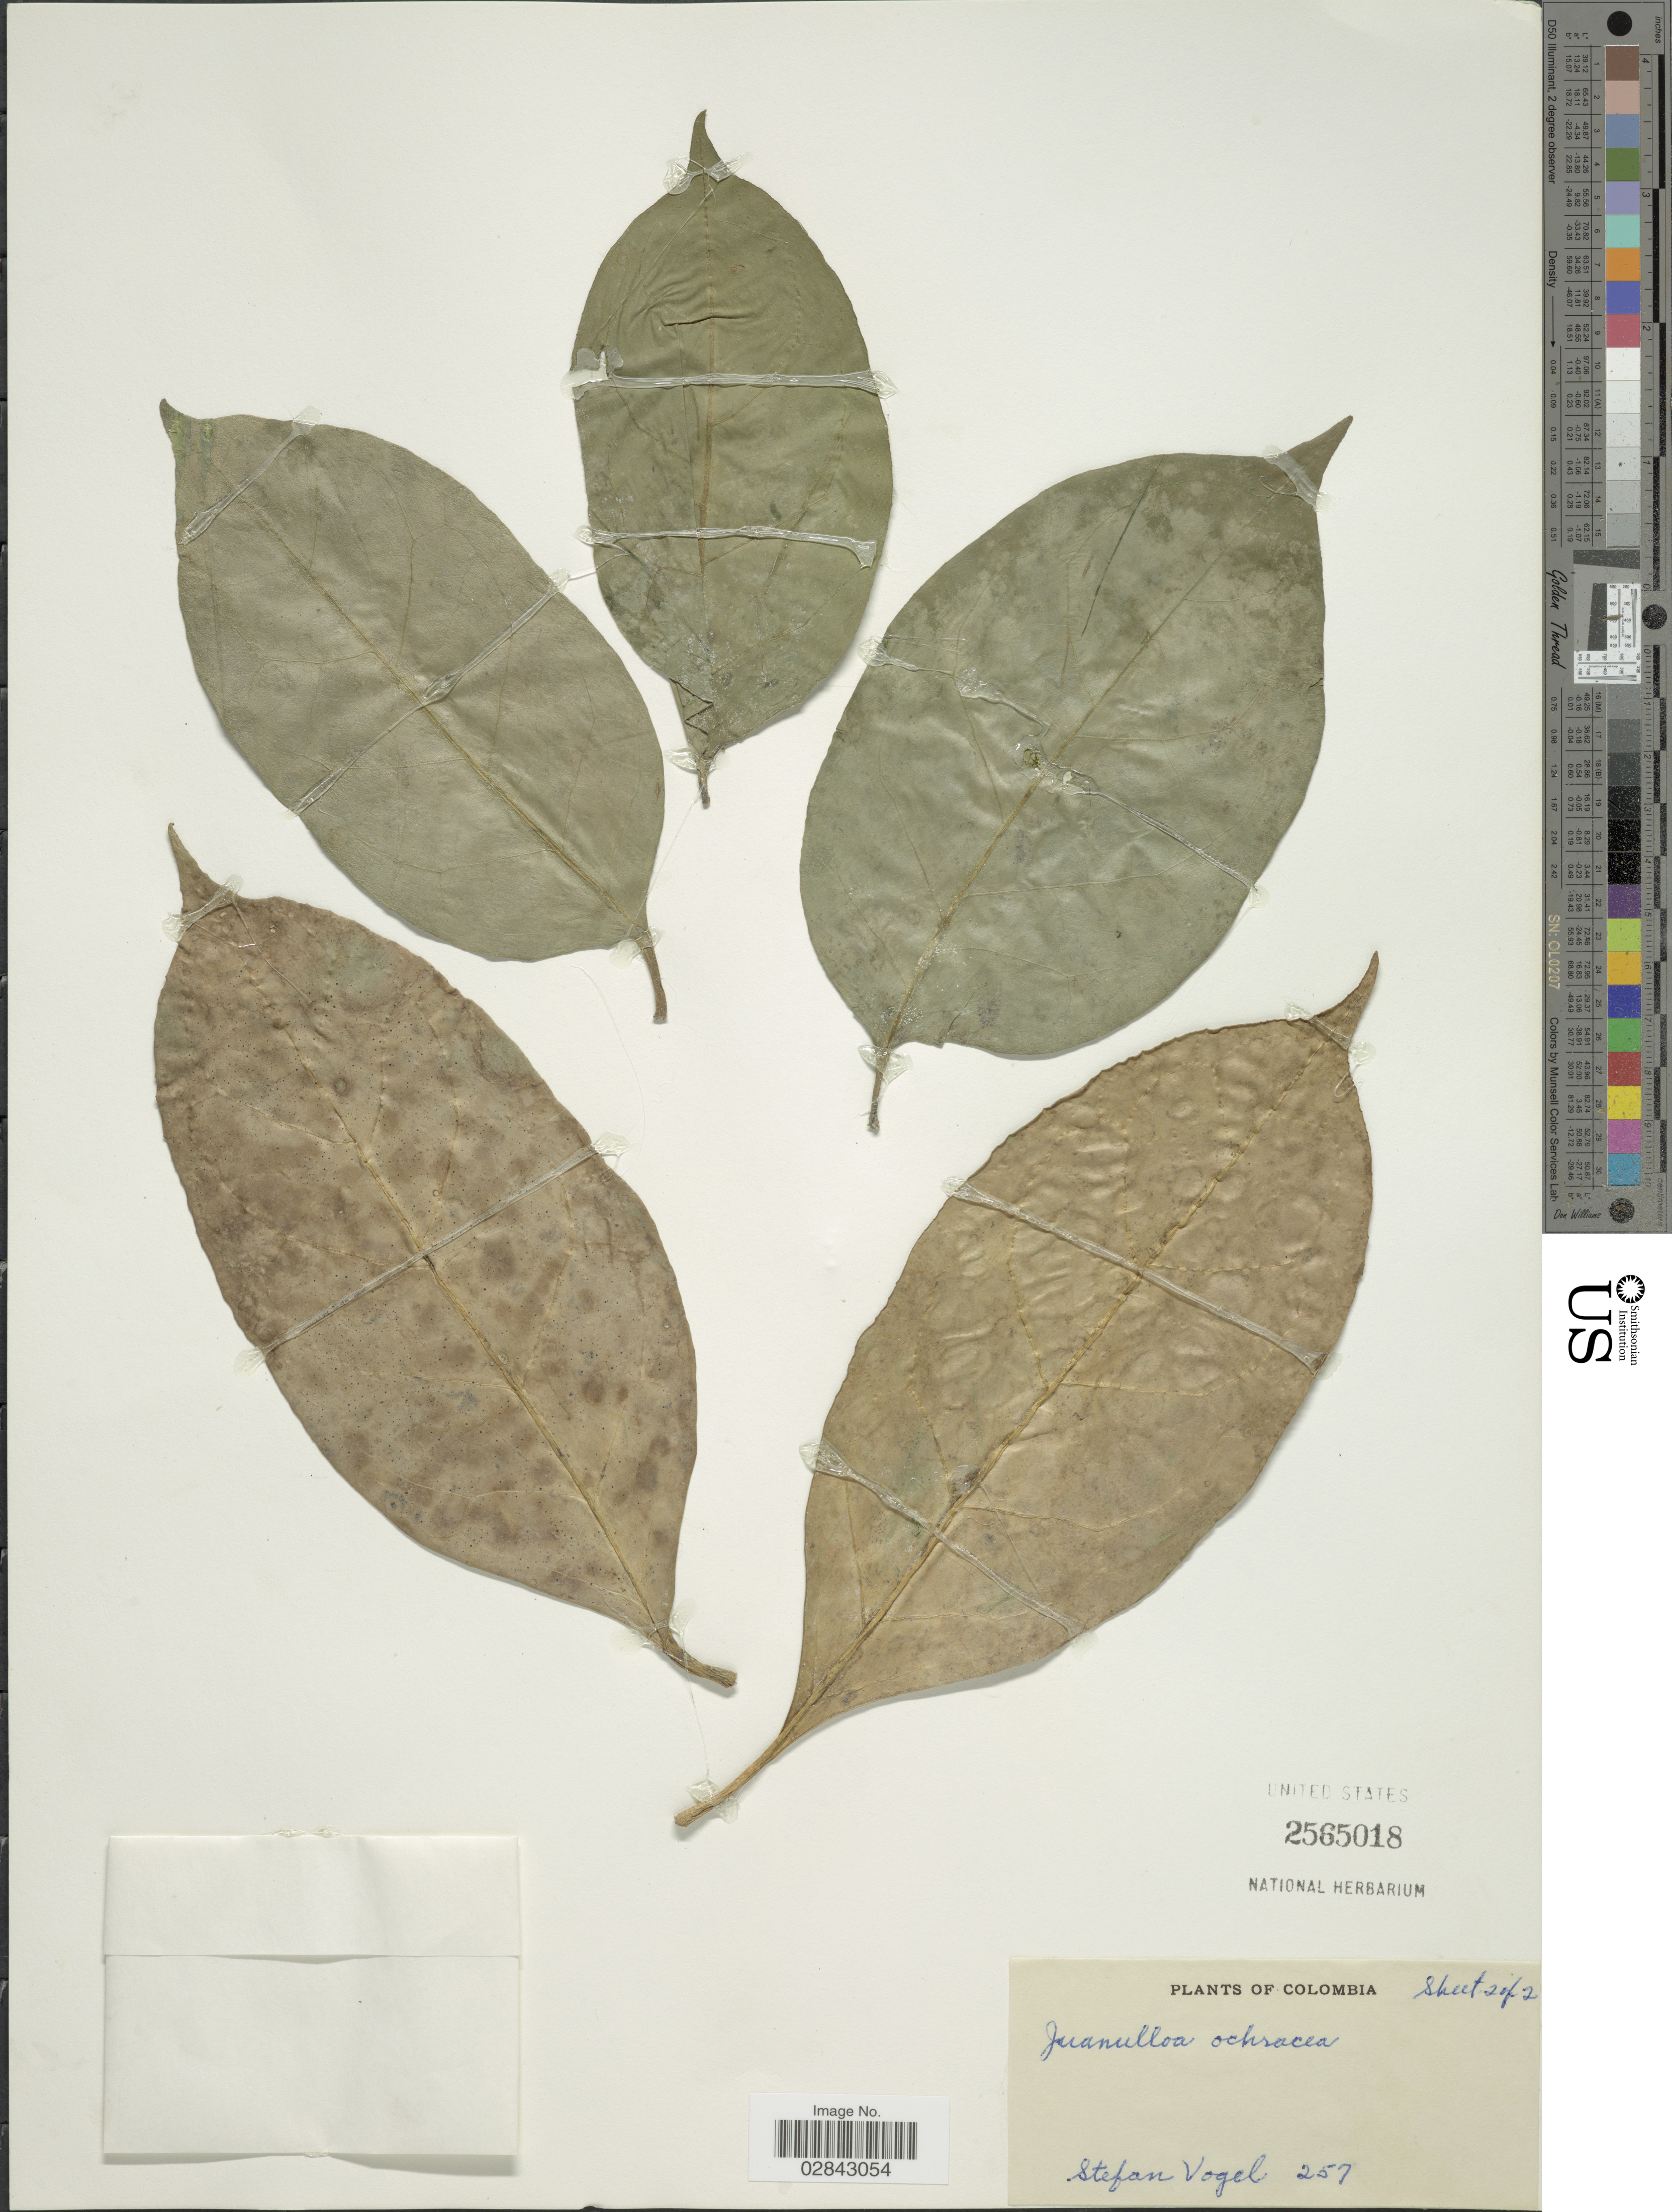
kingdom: Plantae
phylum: Tracheophyta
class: Magnoliopsida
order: Solanales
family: Solanaceae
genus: Juanulloa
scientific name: Juanulloa ochracea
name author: Cuatrec.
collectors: S. Vogel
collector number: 257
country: Colombia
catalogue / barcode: US 2565018